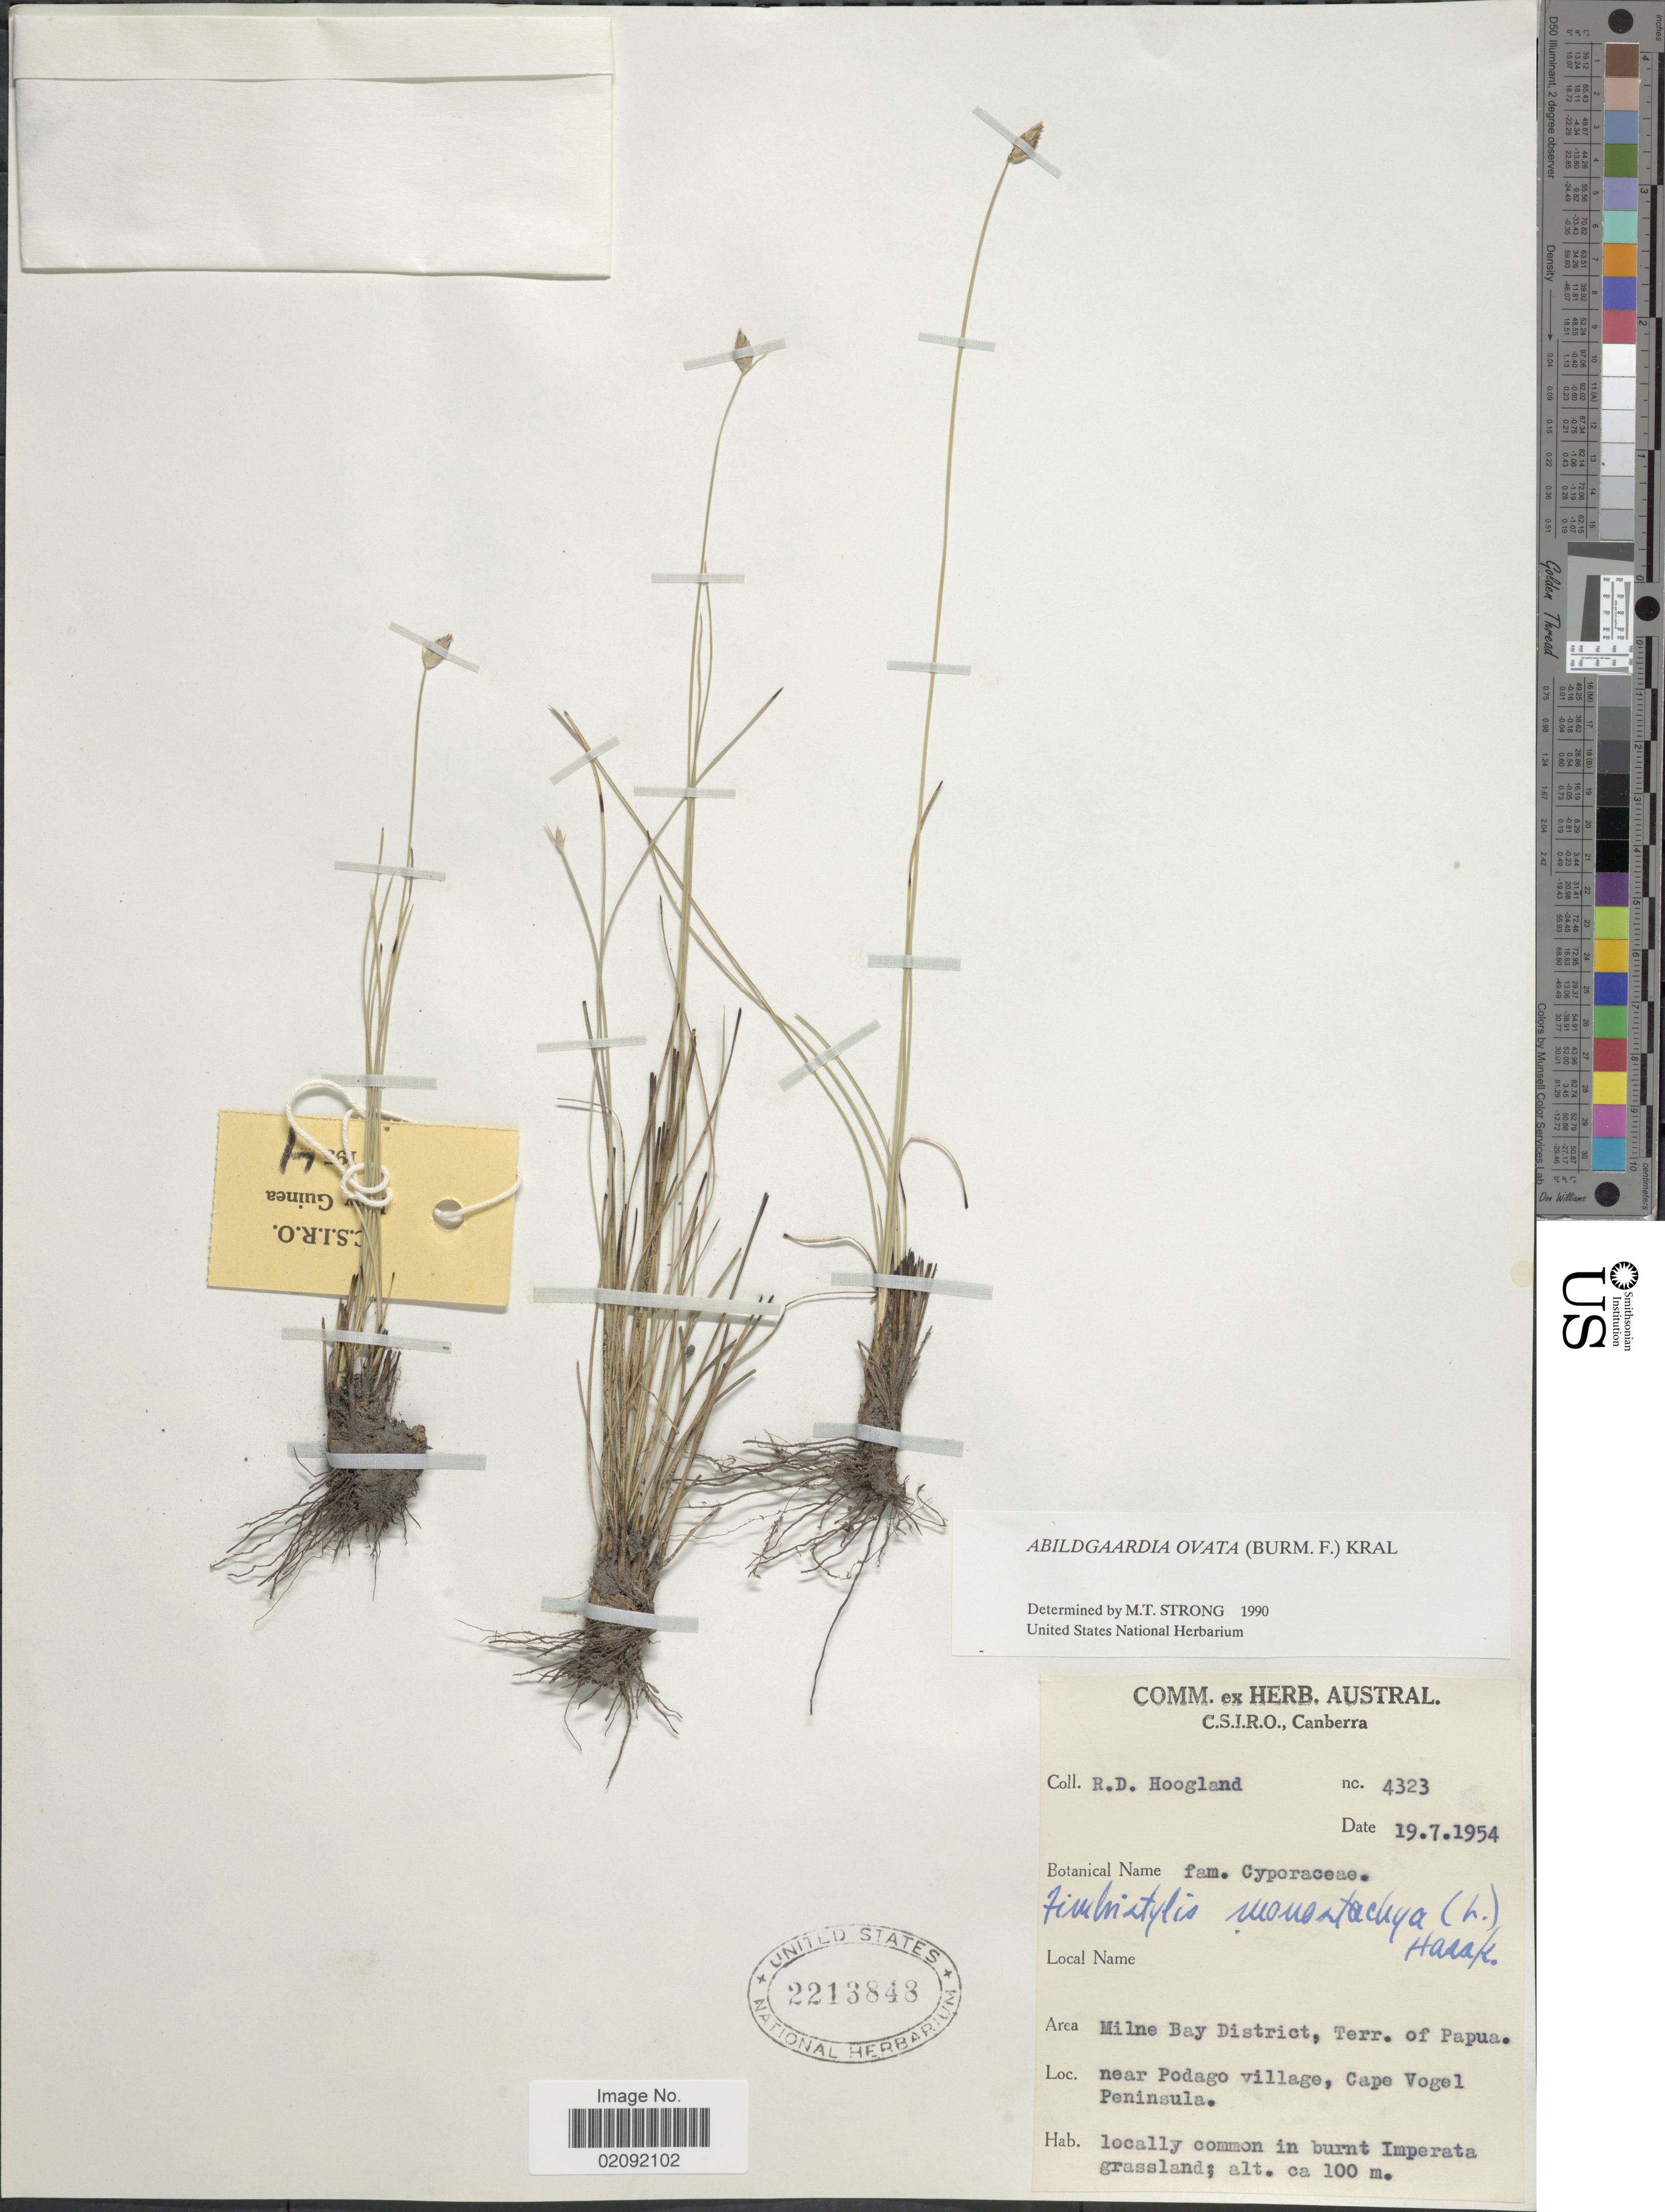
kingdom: Plantae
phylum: Tracheophyta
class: Liliopsida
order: Poales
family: Cyperaceae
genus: Abildgaardia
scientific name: Abildgaardia ovata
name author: (Burm. f.) Kral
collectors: R. D. Hoogland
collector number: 4323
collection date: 1954-07-19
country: Papua New Guinea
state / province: Milne Bay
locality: Terr. of Papua, near Podago village, Cape Vogel Peninsula.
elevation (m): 100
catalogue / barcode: US 2213848